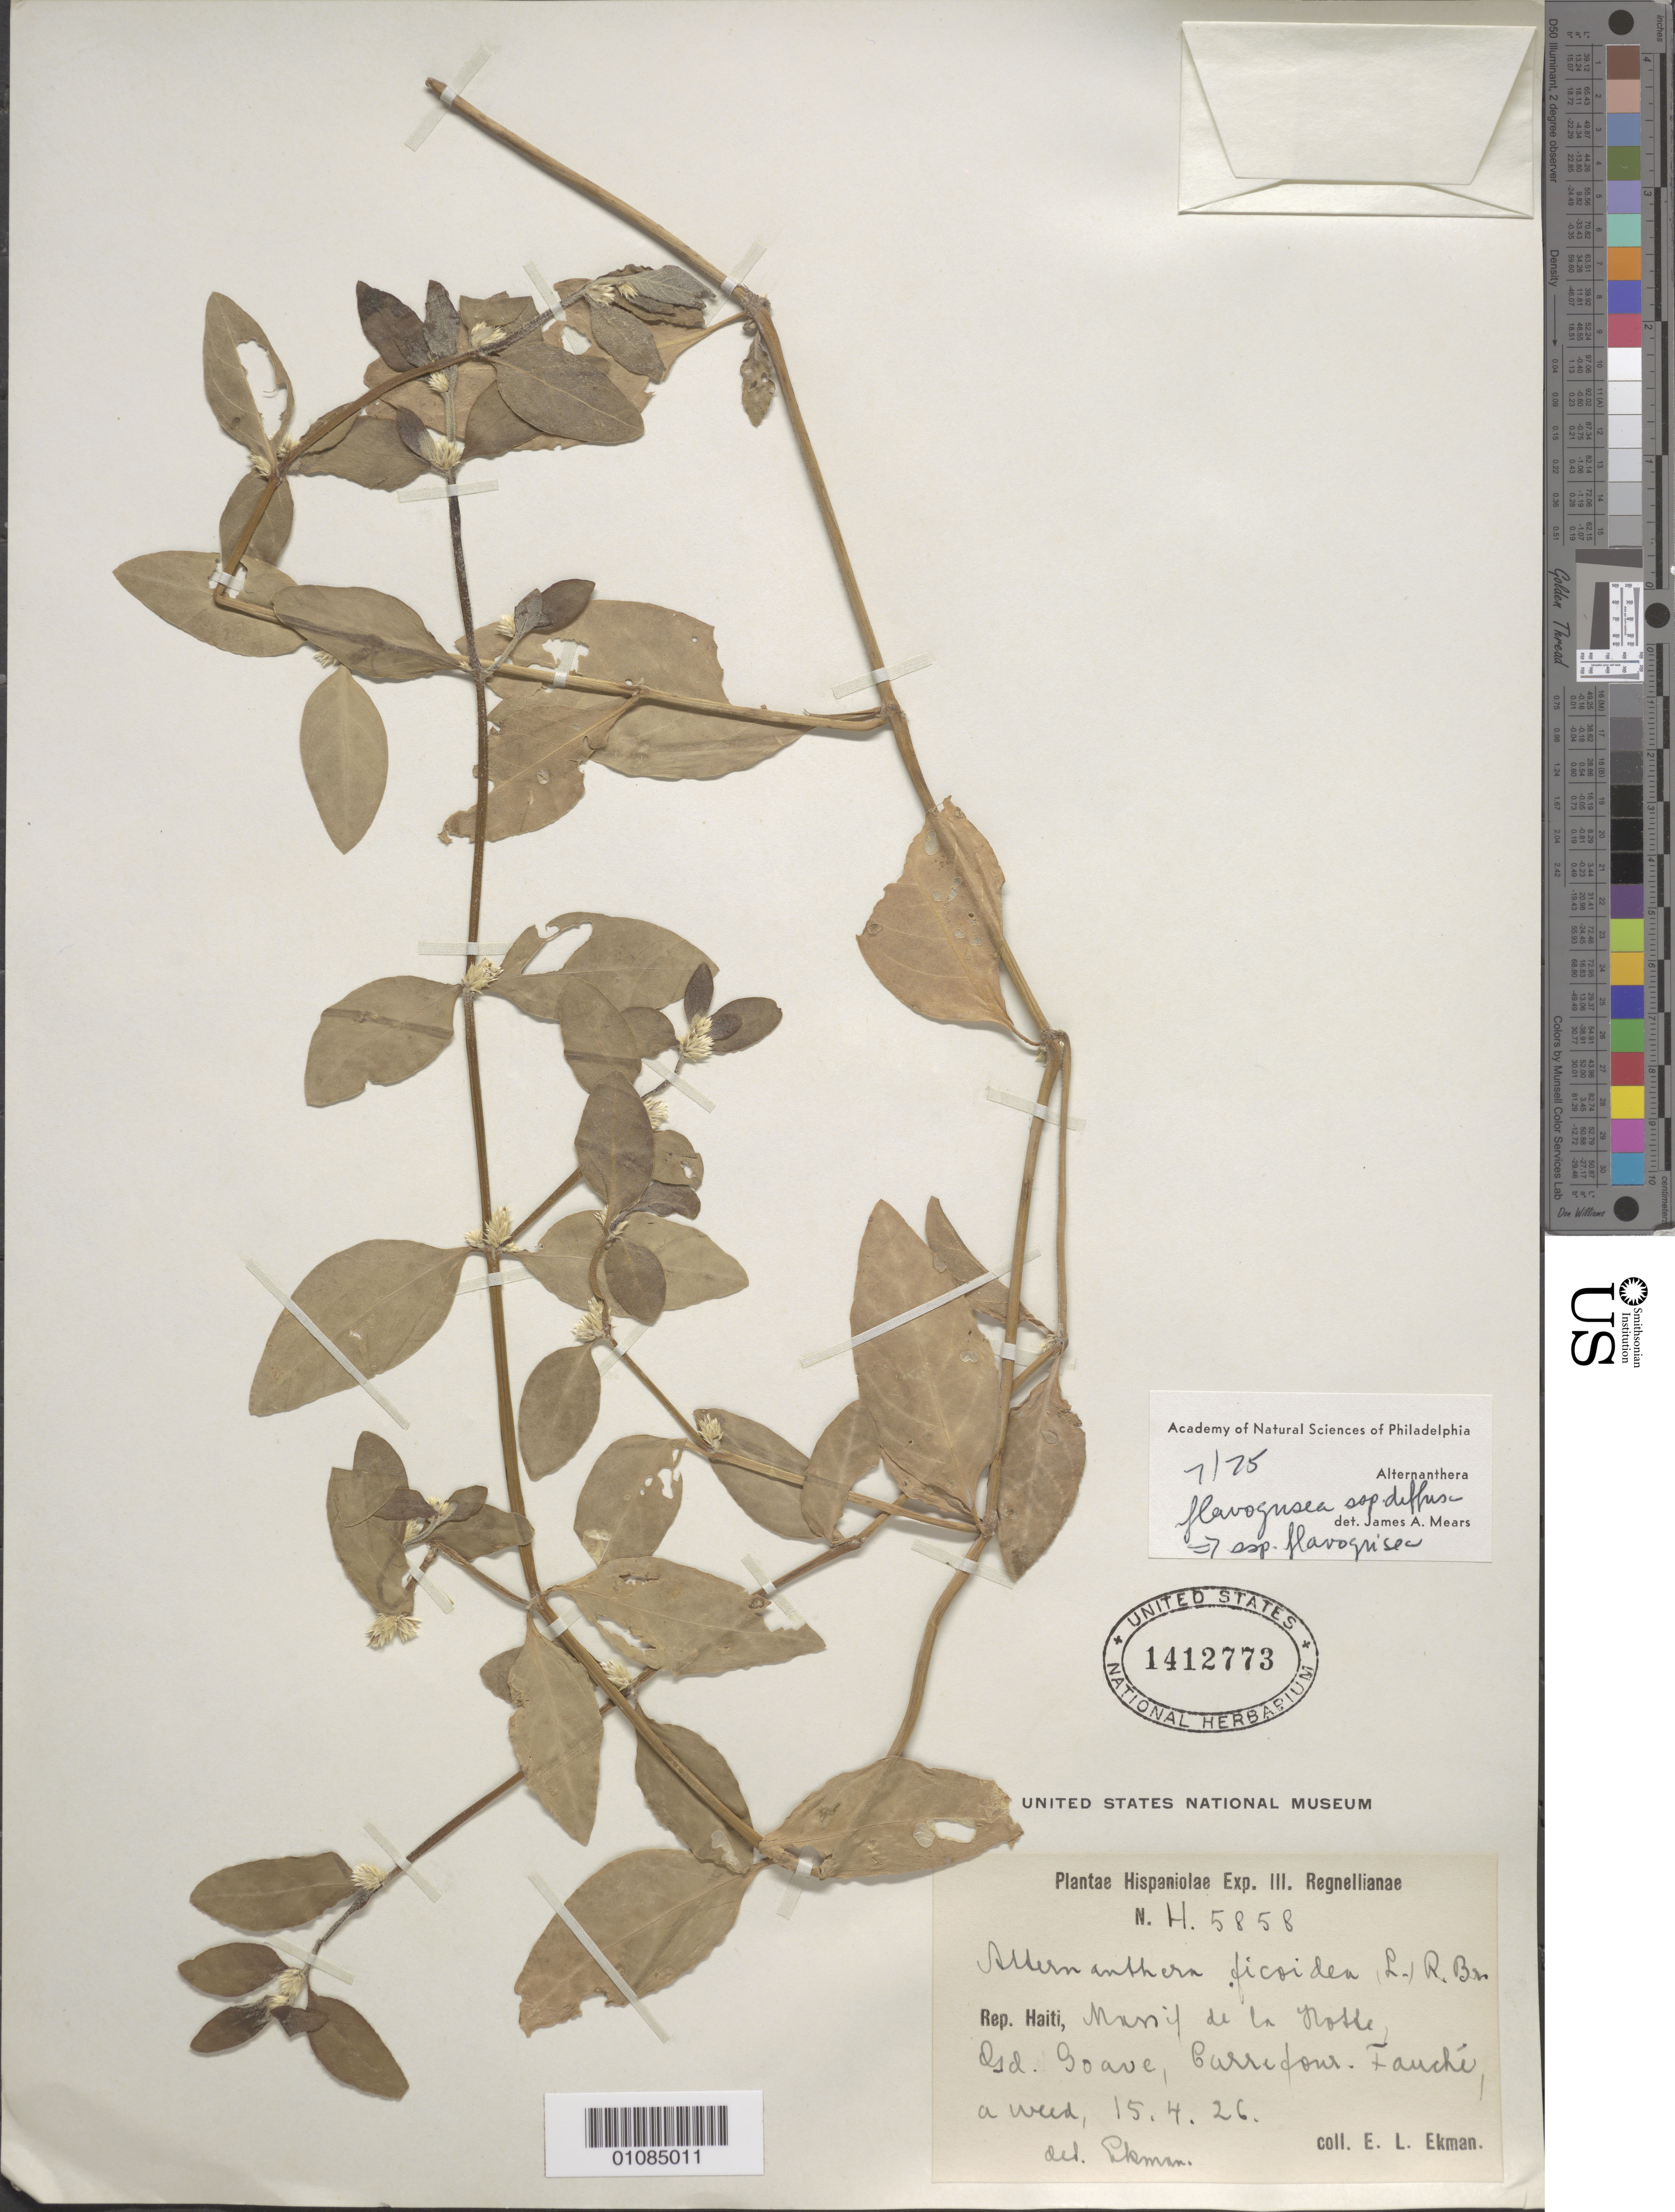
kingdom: Plantae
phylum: Tracheophyta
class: Magnoliopsida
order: Caryophyllales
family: Amaranthaceae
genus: Alternanthera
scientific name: Alternanthera flavogrisea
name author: Urb.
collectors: E. L. Ekman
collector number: H 5858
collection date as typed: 15 Apr 1926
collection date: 1926-04-15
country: Haiti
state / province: Óuest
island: Île de la Gonâve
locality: Massif de la Nosse, Isd. Goave, Carretous. Fauche.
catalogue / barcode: US 1412773